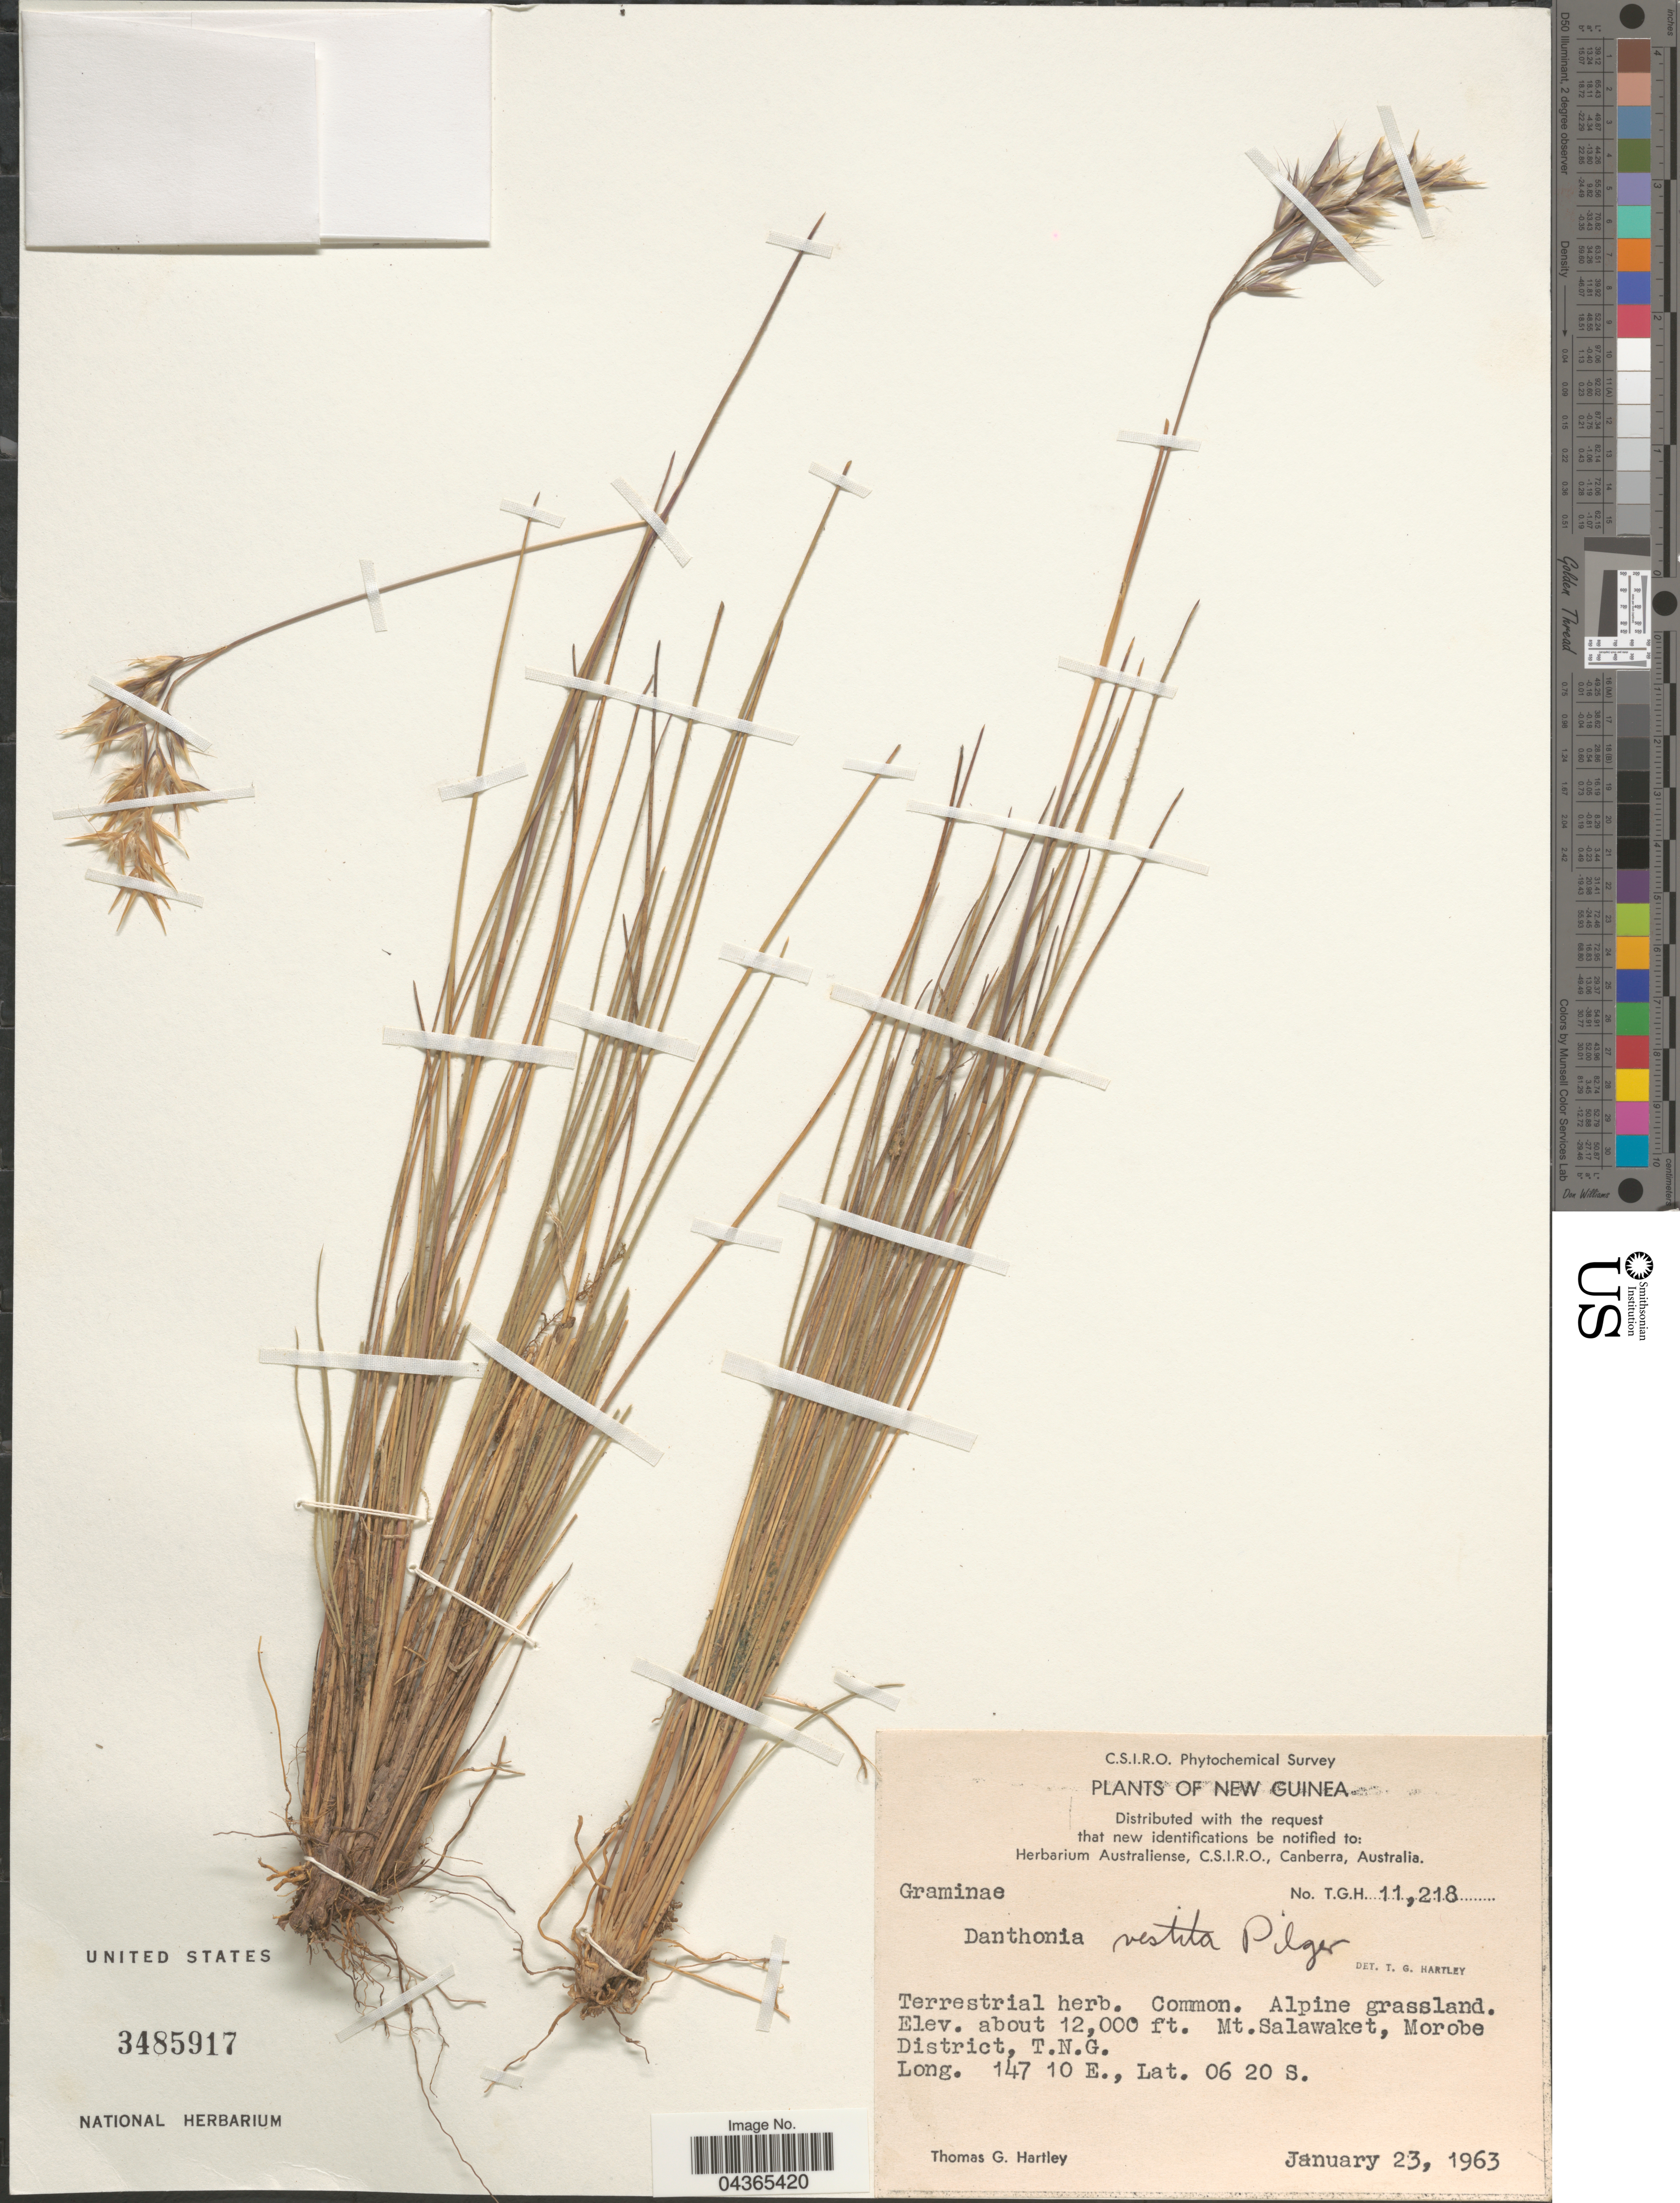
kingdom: Plantae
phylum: Tracheophyta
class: Liliopsida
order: Poales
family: Poaceae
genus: Rytidosperma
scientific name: Rytidosperma vestitum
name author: (Pilg.) Connor & Edgar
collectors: T. G. Hartley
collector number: T.G.H. 11218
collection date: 1963-01-23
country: Papua New Guinea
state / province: Morobe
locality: C.S.I.R.O. Phytochemical Survey. New Guinea. Alpine grassland. Mt. Salawaket, Morobe District, T.N.G.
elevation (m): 3658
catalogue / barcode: US 3485917